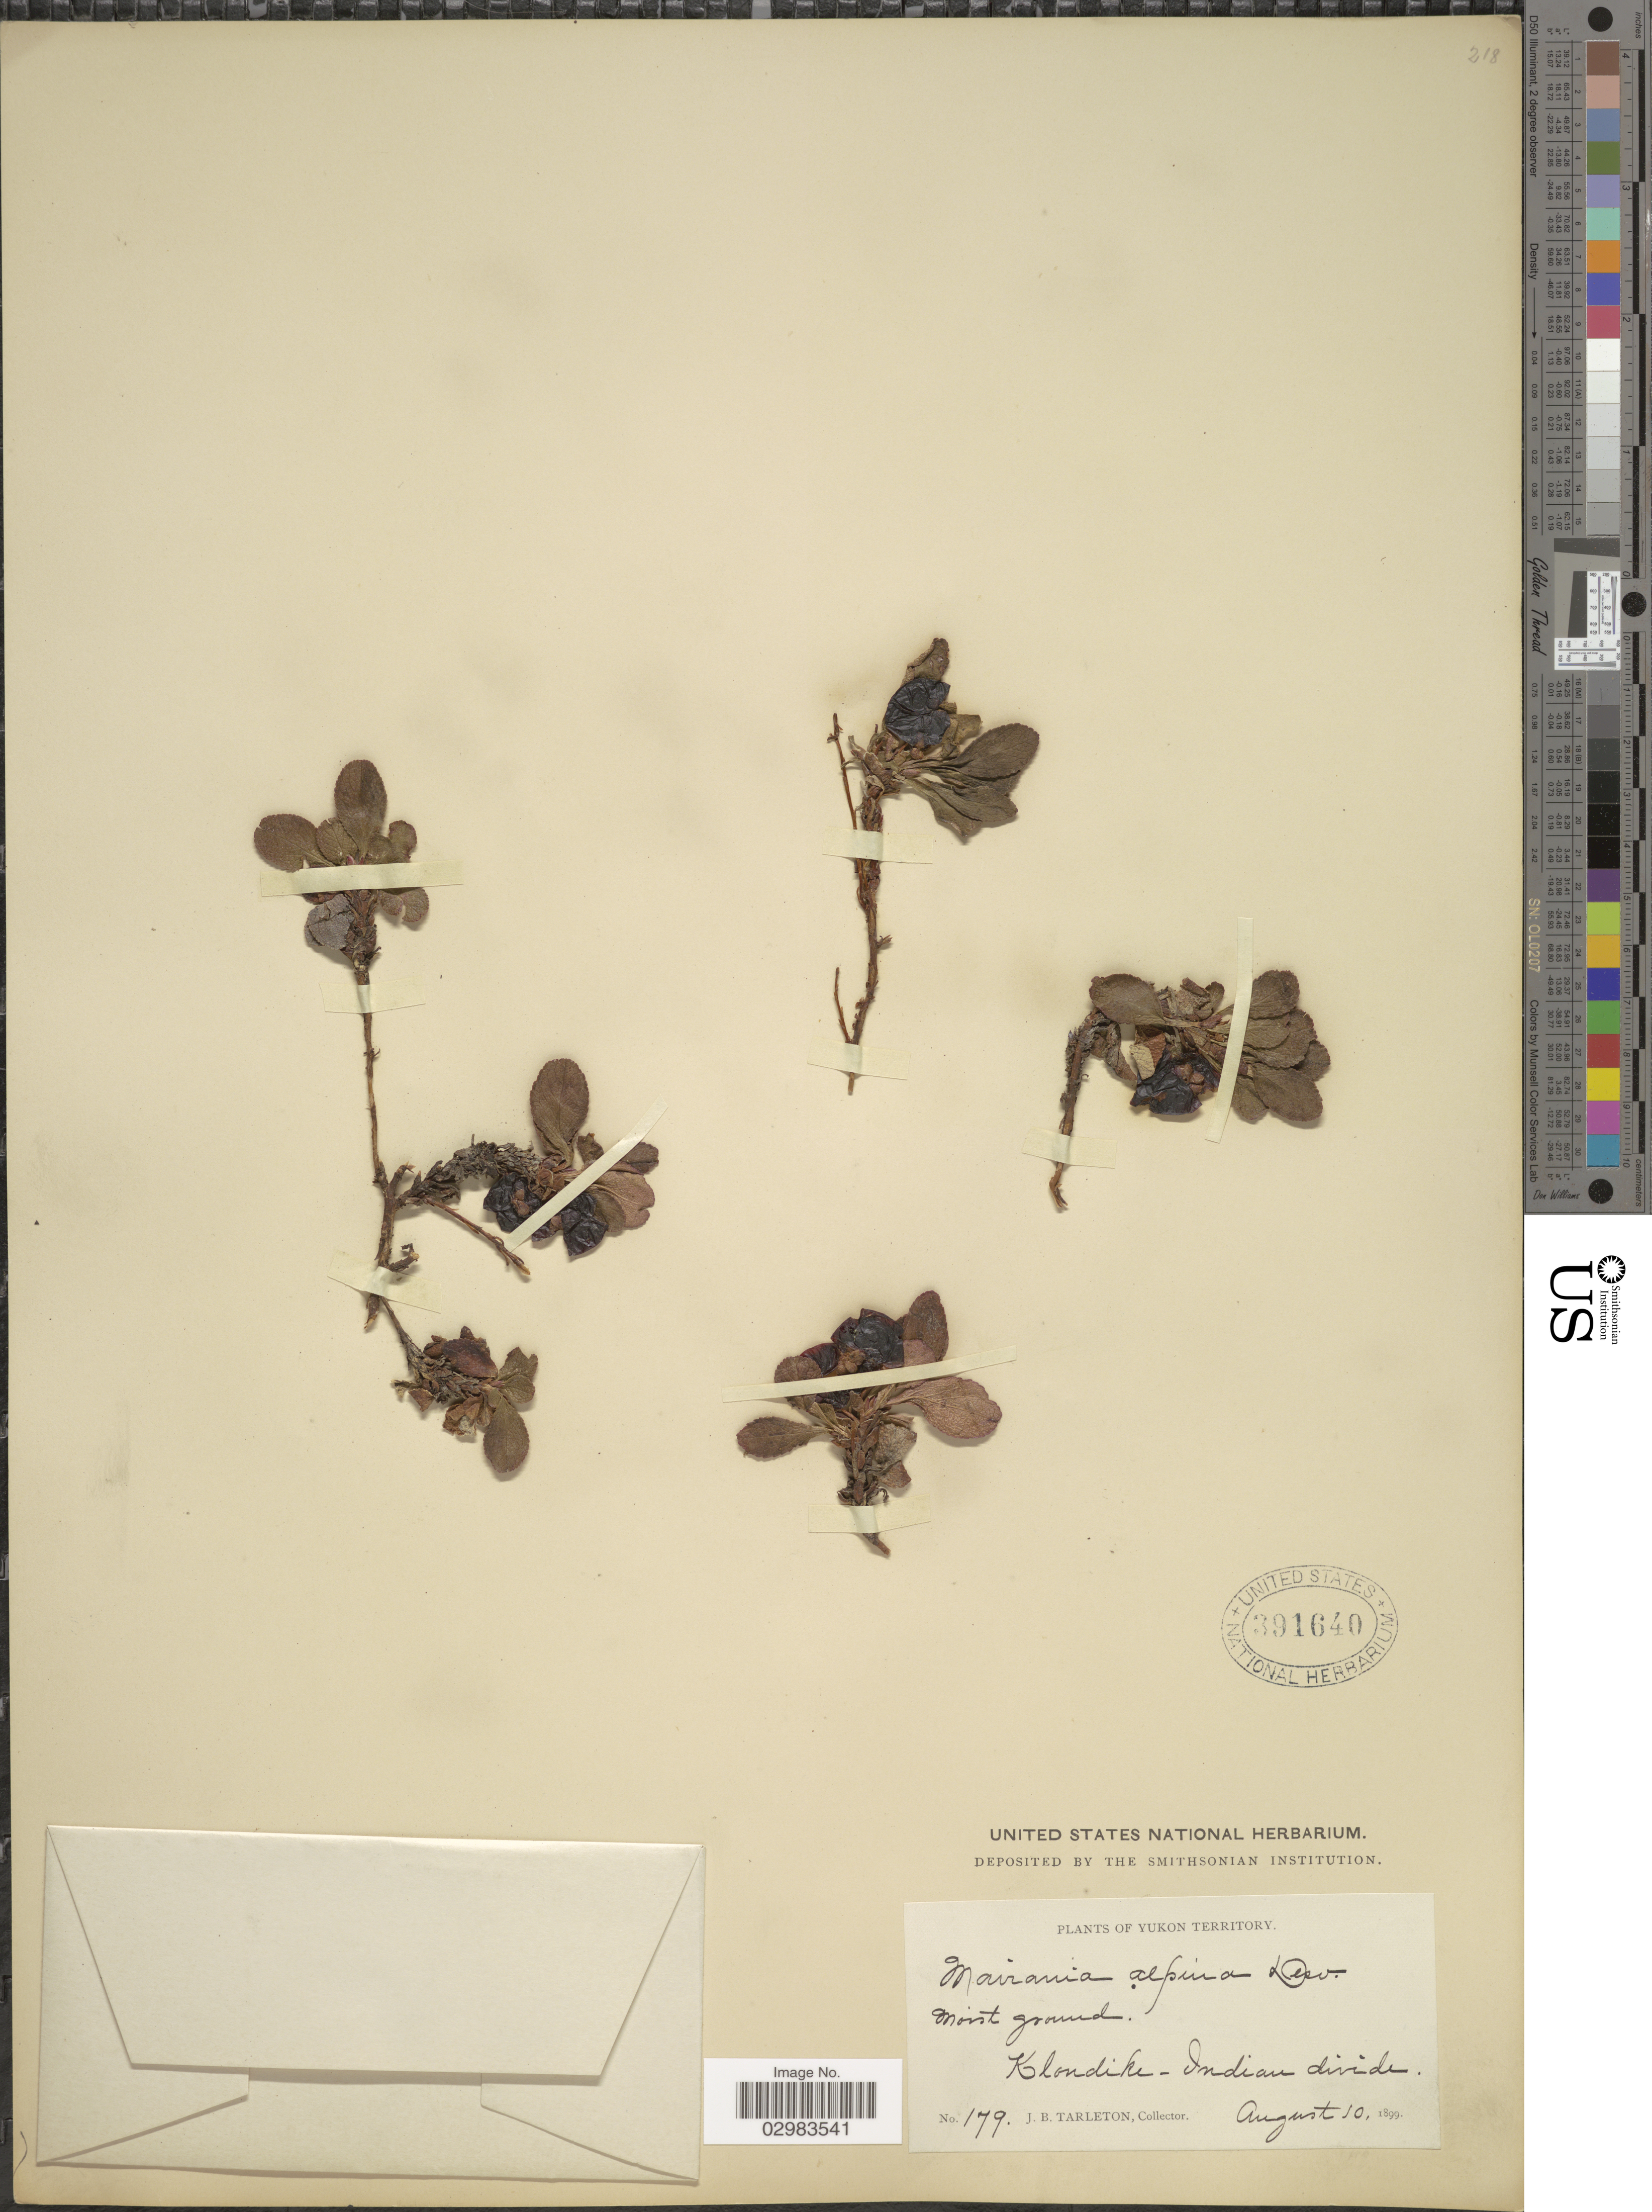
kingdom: Plantae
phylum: Tracheophyta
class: Magnoliopsida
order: Ericales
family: Ericaceae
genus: Arctostaphylos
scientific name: Arctostaphylos alpina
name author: (L.) Spreng.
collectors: J. Tarleton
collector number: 179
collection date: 1899-08-10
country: Canada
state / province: Yukon Territory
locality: Klondike-Indian divide.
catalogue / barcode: US 391640